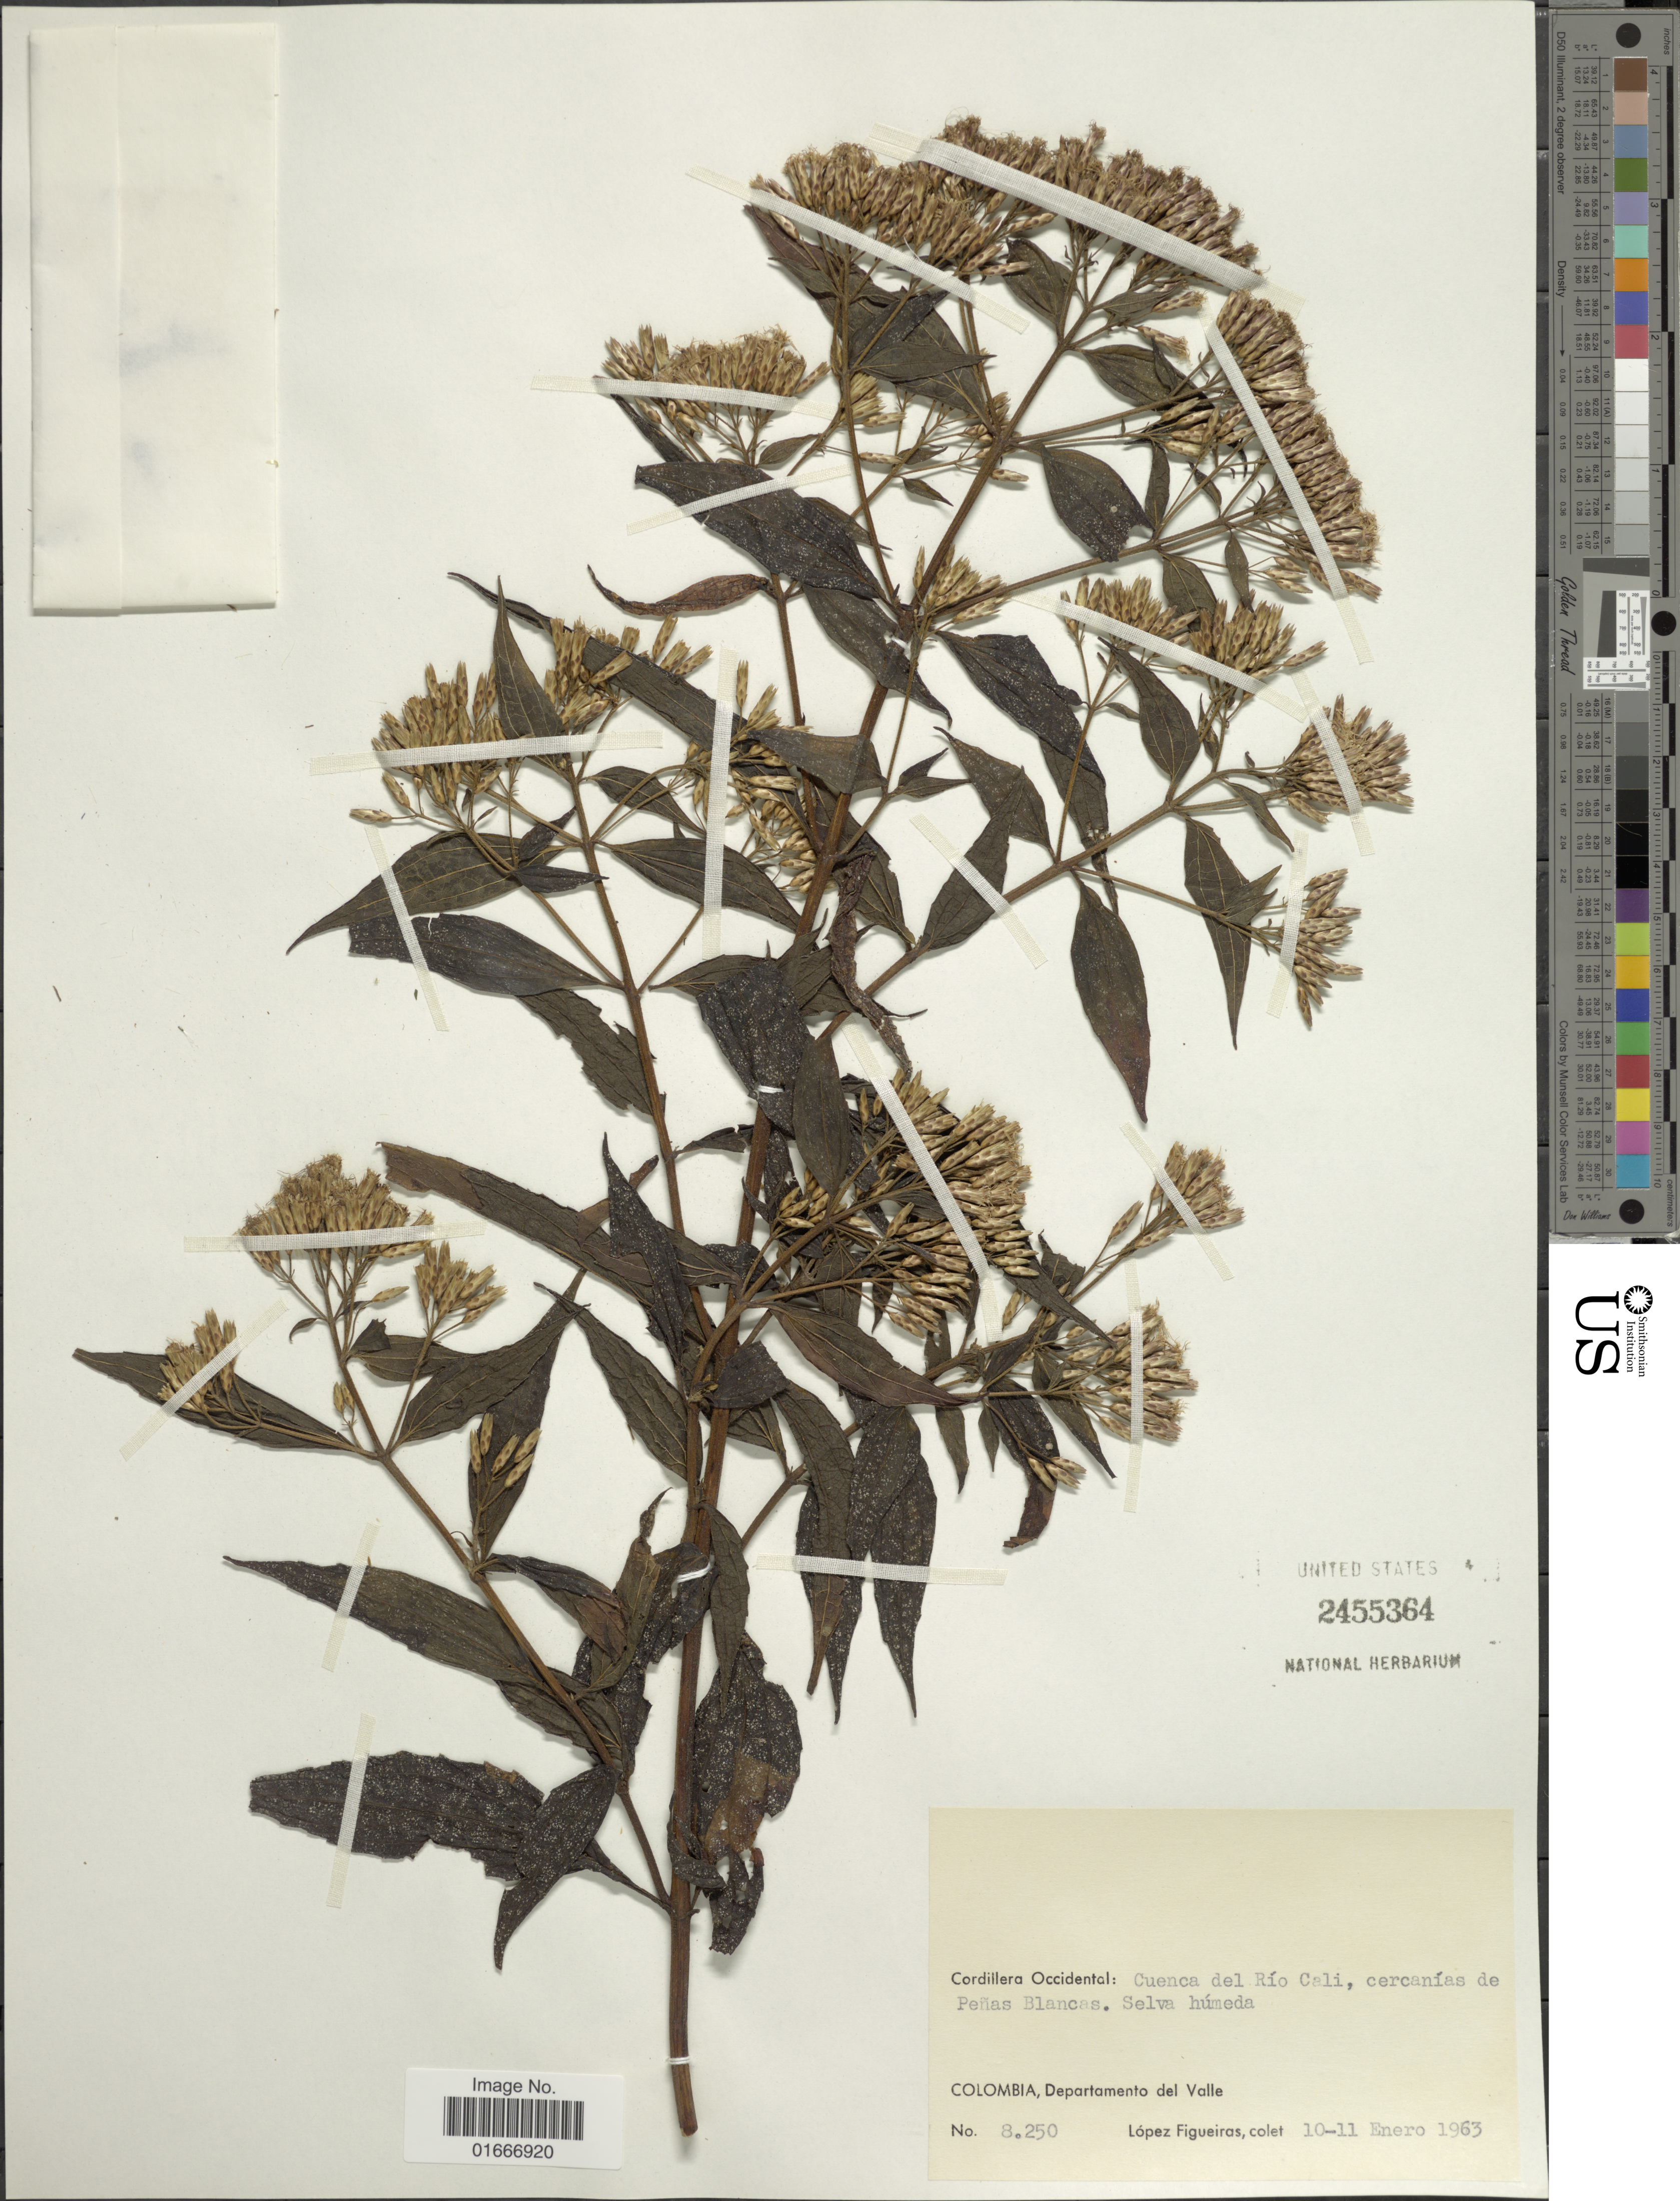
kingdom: Plantae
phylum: Tracheophyta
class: Magnoliopsida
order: Asterales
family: Asteraceae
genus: Chromolaena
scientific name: Chromolaena sp.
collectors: M. López Figueiras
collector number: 8250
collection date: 1963-01-10/1963-01-11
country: Colombia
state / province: Valle del Cauca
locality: Colombia, Departamento del Valle. Cordillera Occidental: Cuenca del Rio Cali, cercanias de Peñas Blancas.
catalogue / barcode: US 2455364